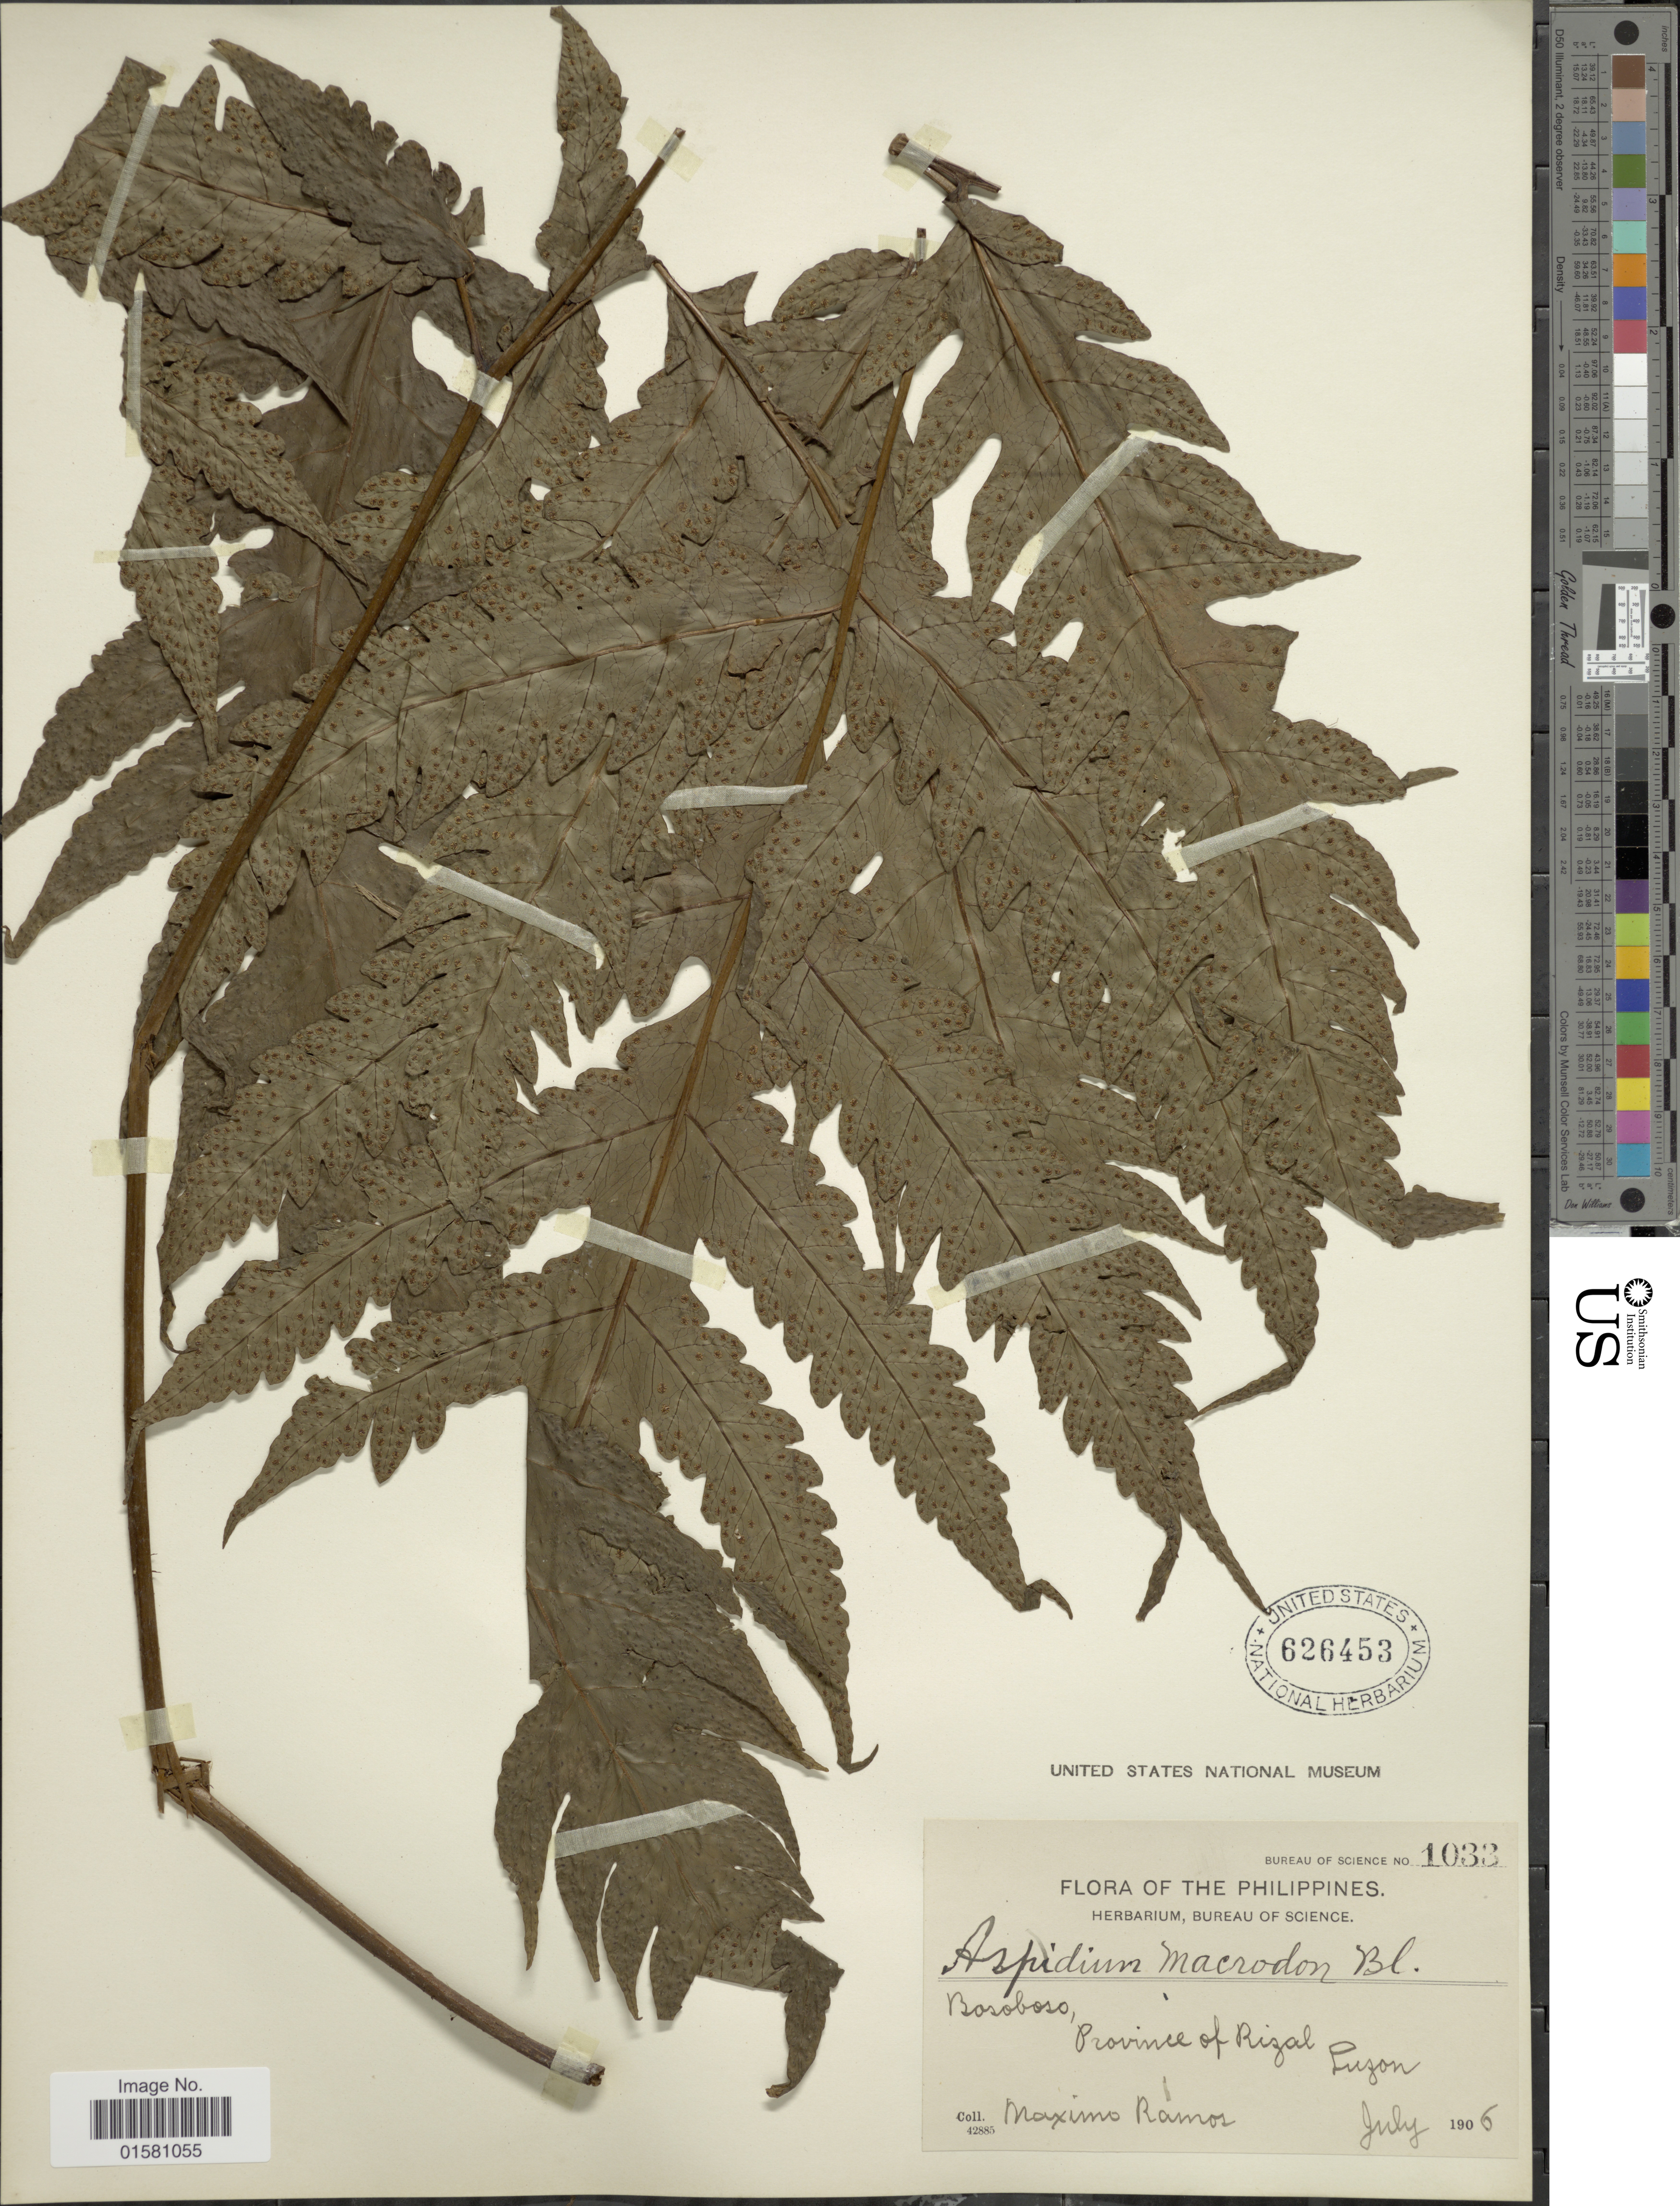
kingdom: Plantae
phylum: Tracheophyta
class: Polypodiopsida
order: Polypodiales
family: Tectariaceae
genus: Tectaria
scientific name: Tectaria griffithii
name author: (Baker) C. Chr.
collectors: M. Ramos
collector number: Bureau of Science 1033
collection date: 1906-07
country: Philippines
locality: Bosoboso, Province of Rizal, Luzon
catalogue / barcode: US 626453